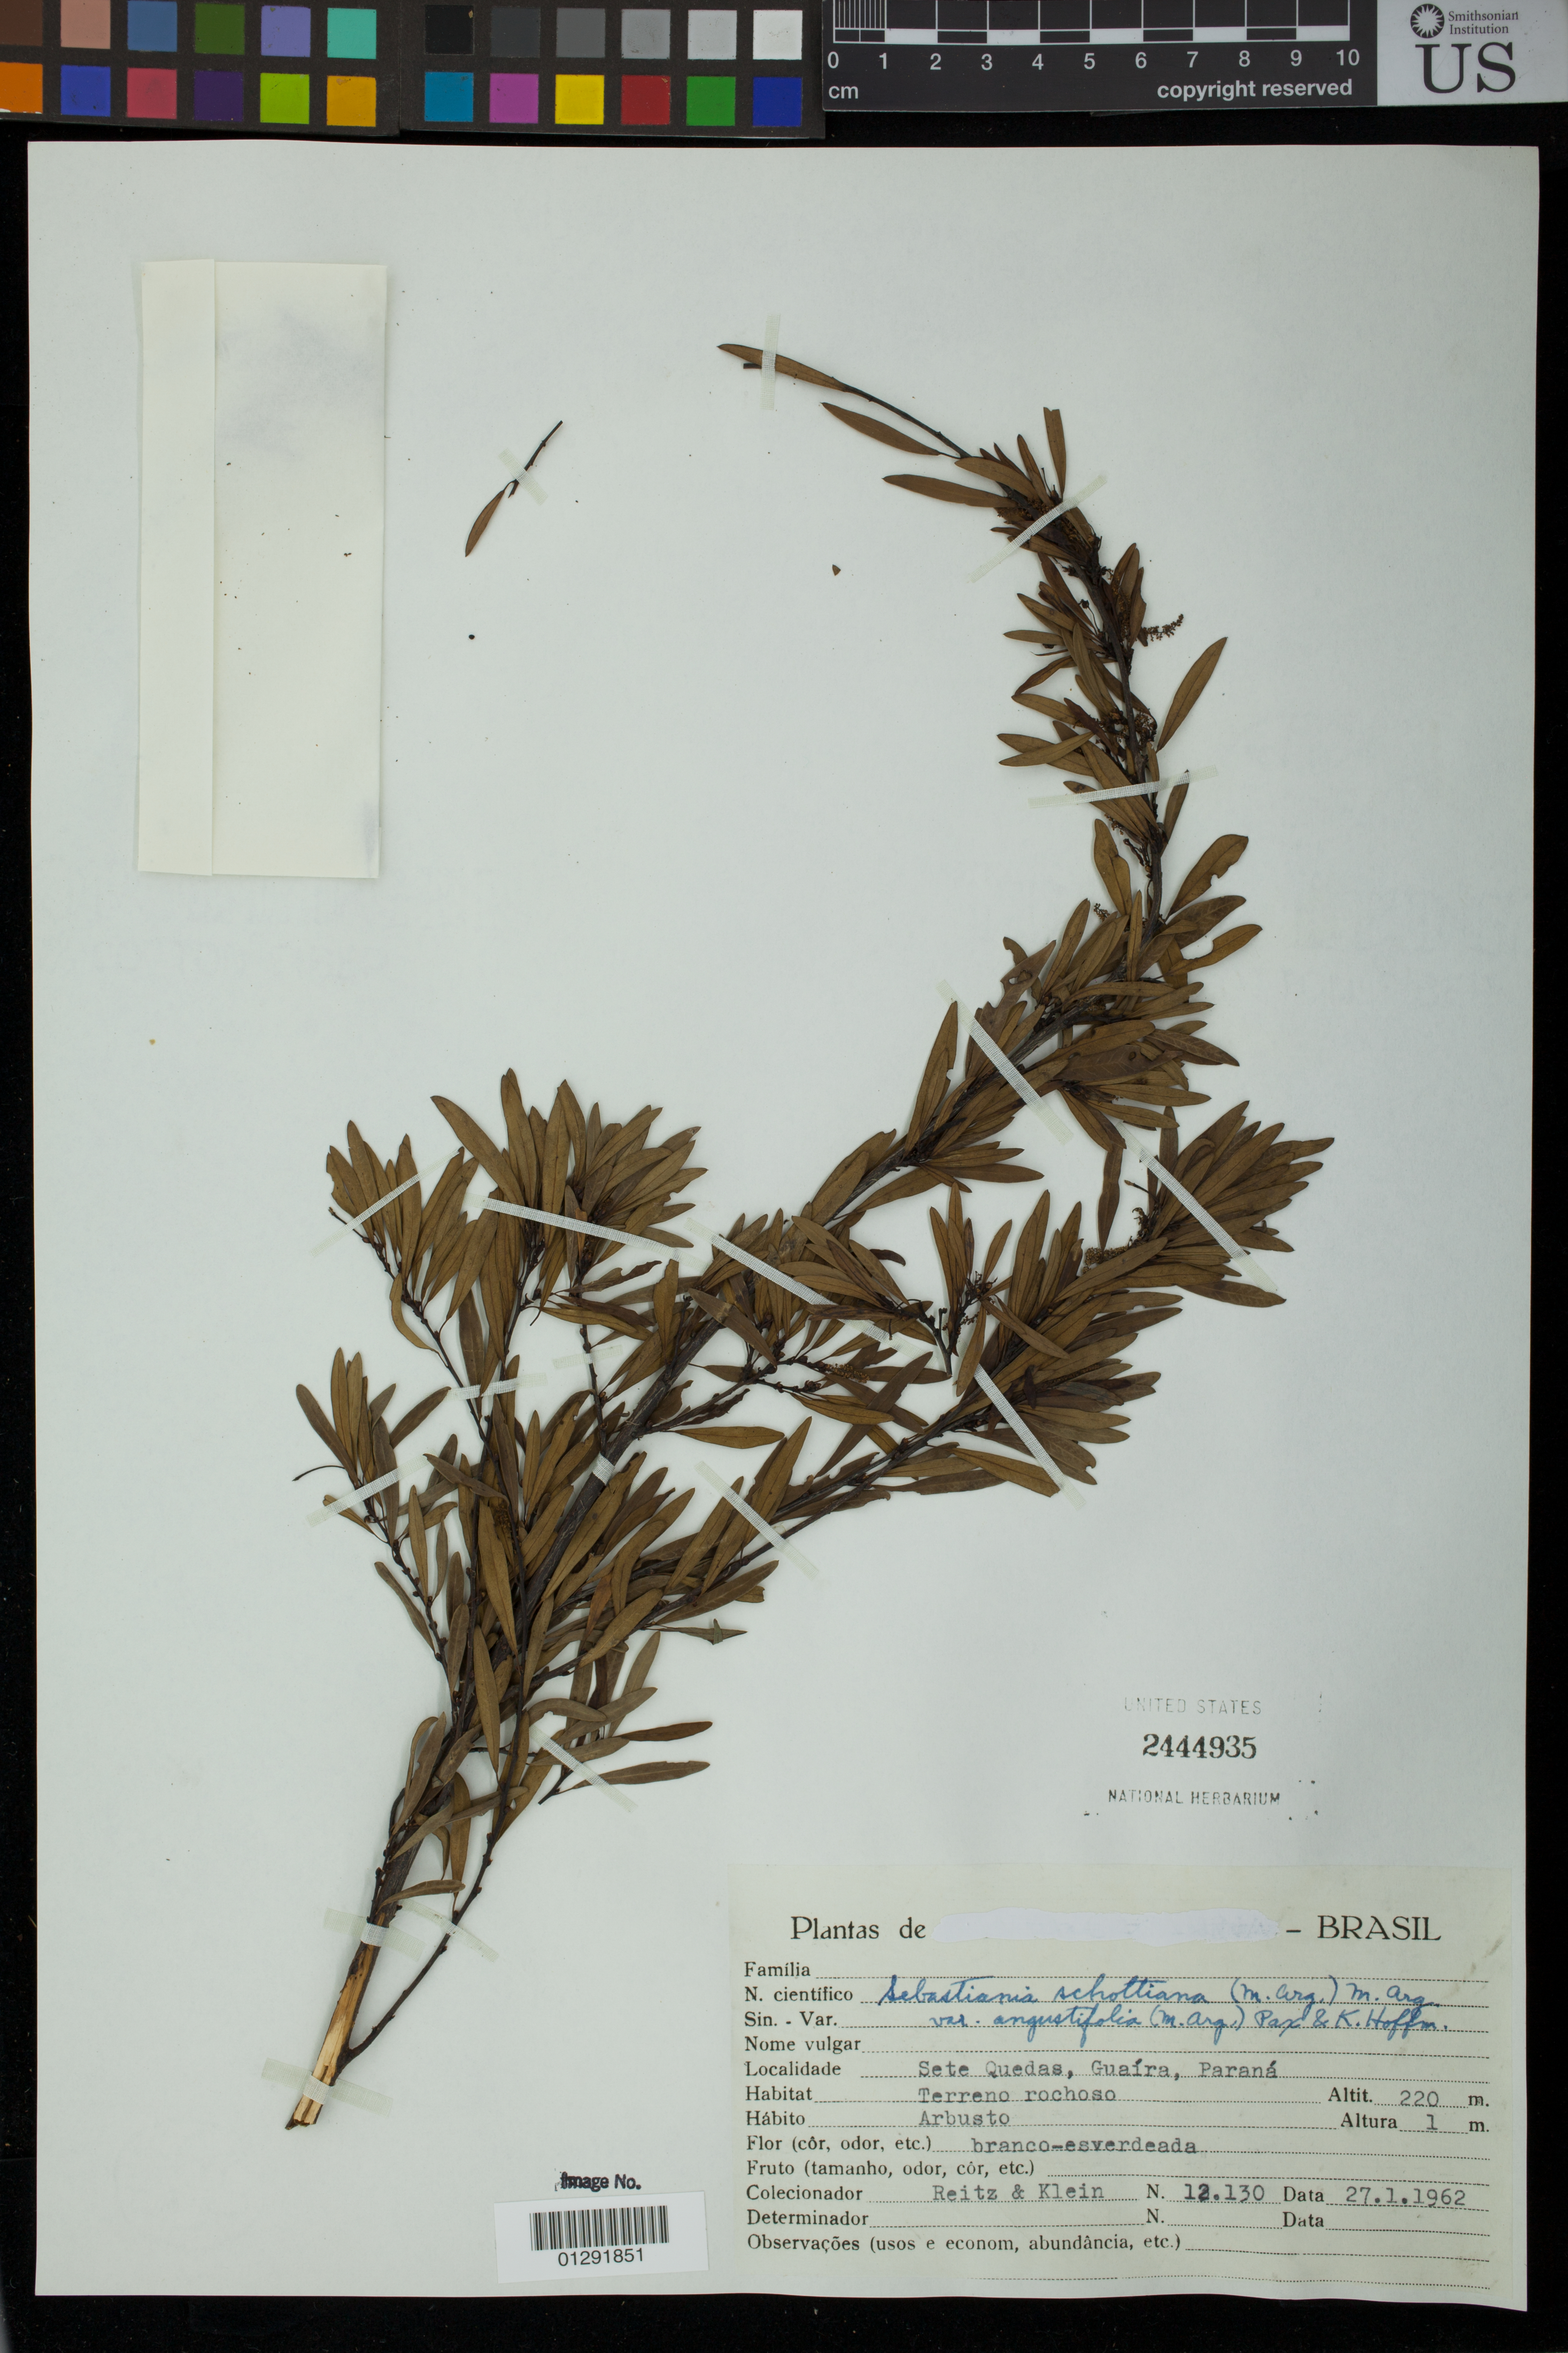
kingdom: Plantae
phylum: Tracheophyta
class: Magnoliopsida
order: Malpighiales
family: Euphorbiaceae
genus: Sebastiania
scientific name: Sebastiania schottiana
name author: (Müll. Arg.) Müll. Arg.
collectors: R. Reitz & R. M. Klein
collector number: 12130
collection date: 1962-01-27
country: Brazil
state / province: Paraná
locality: Sete Quedas, Guaira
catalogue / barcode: US 2444935